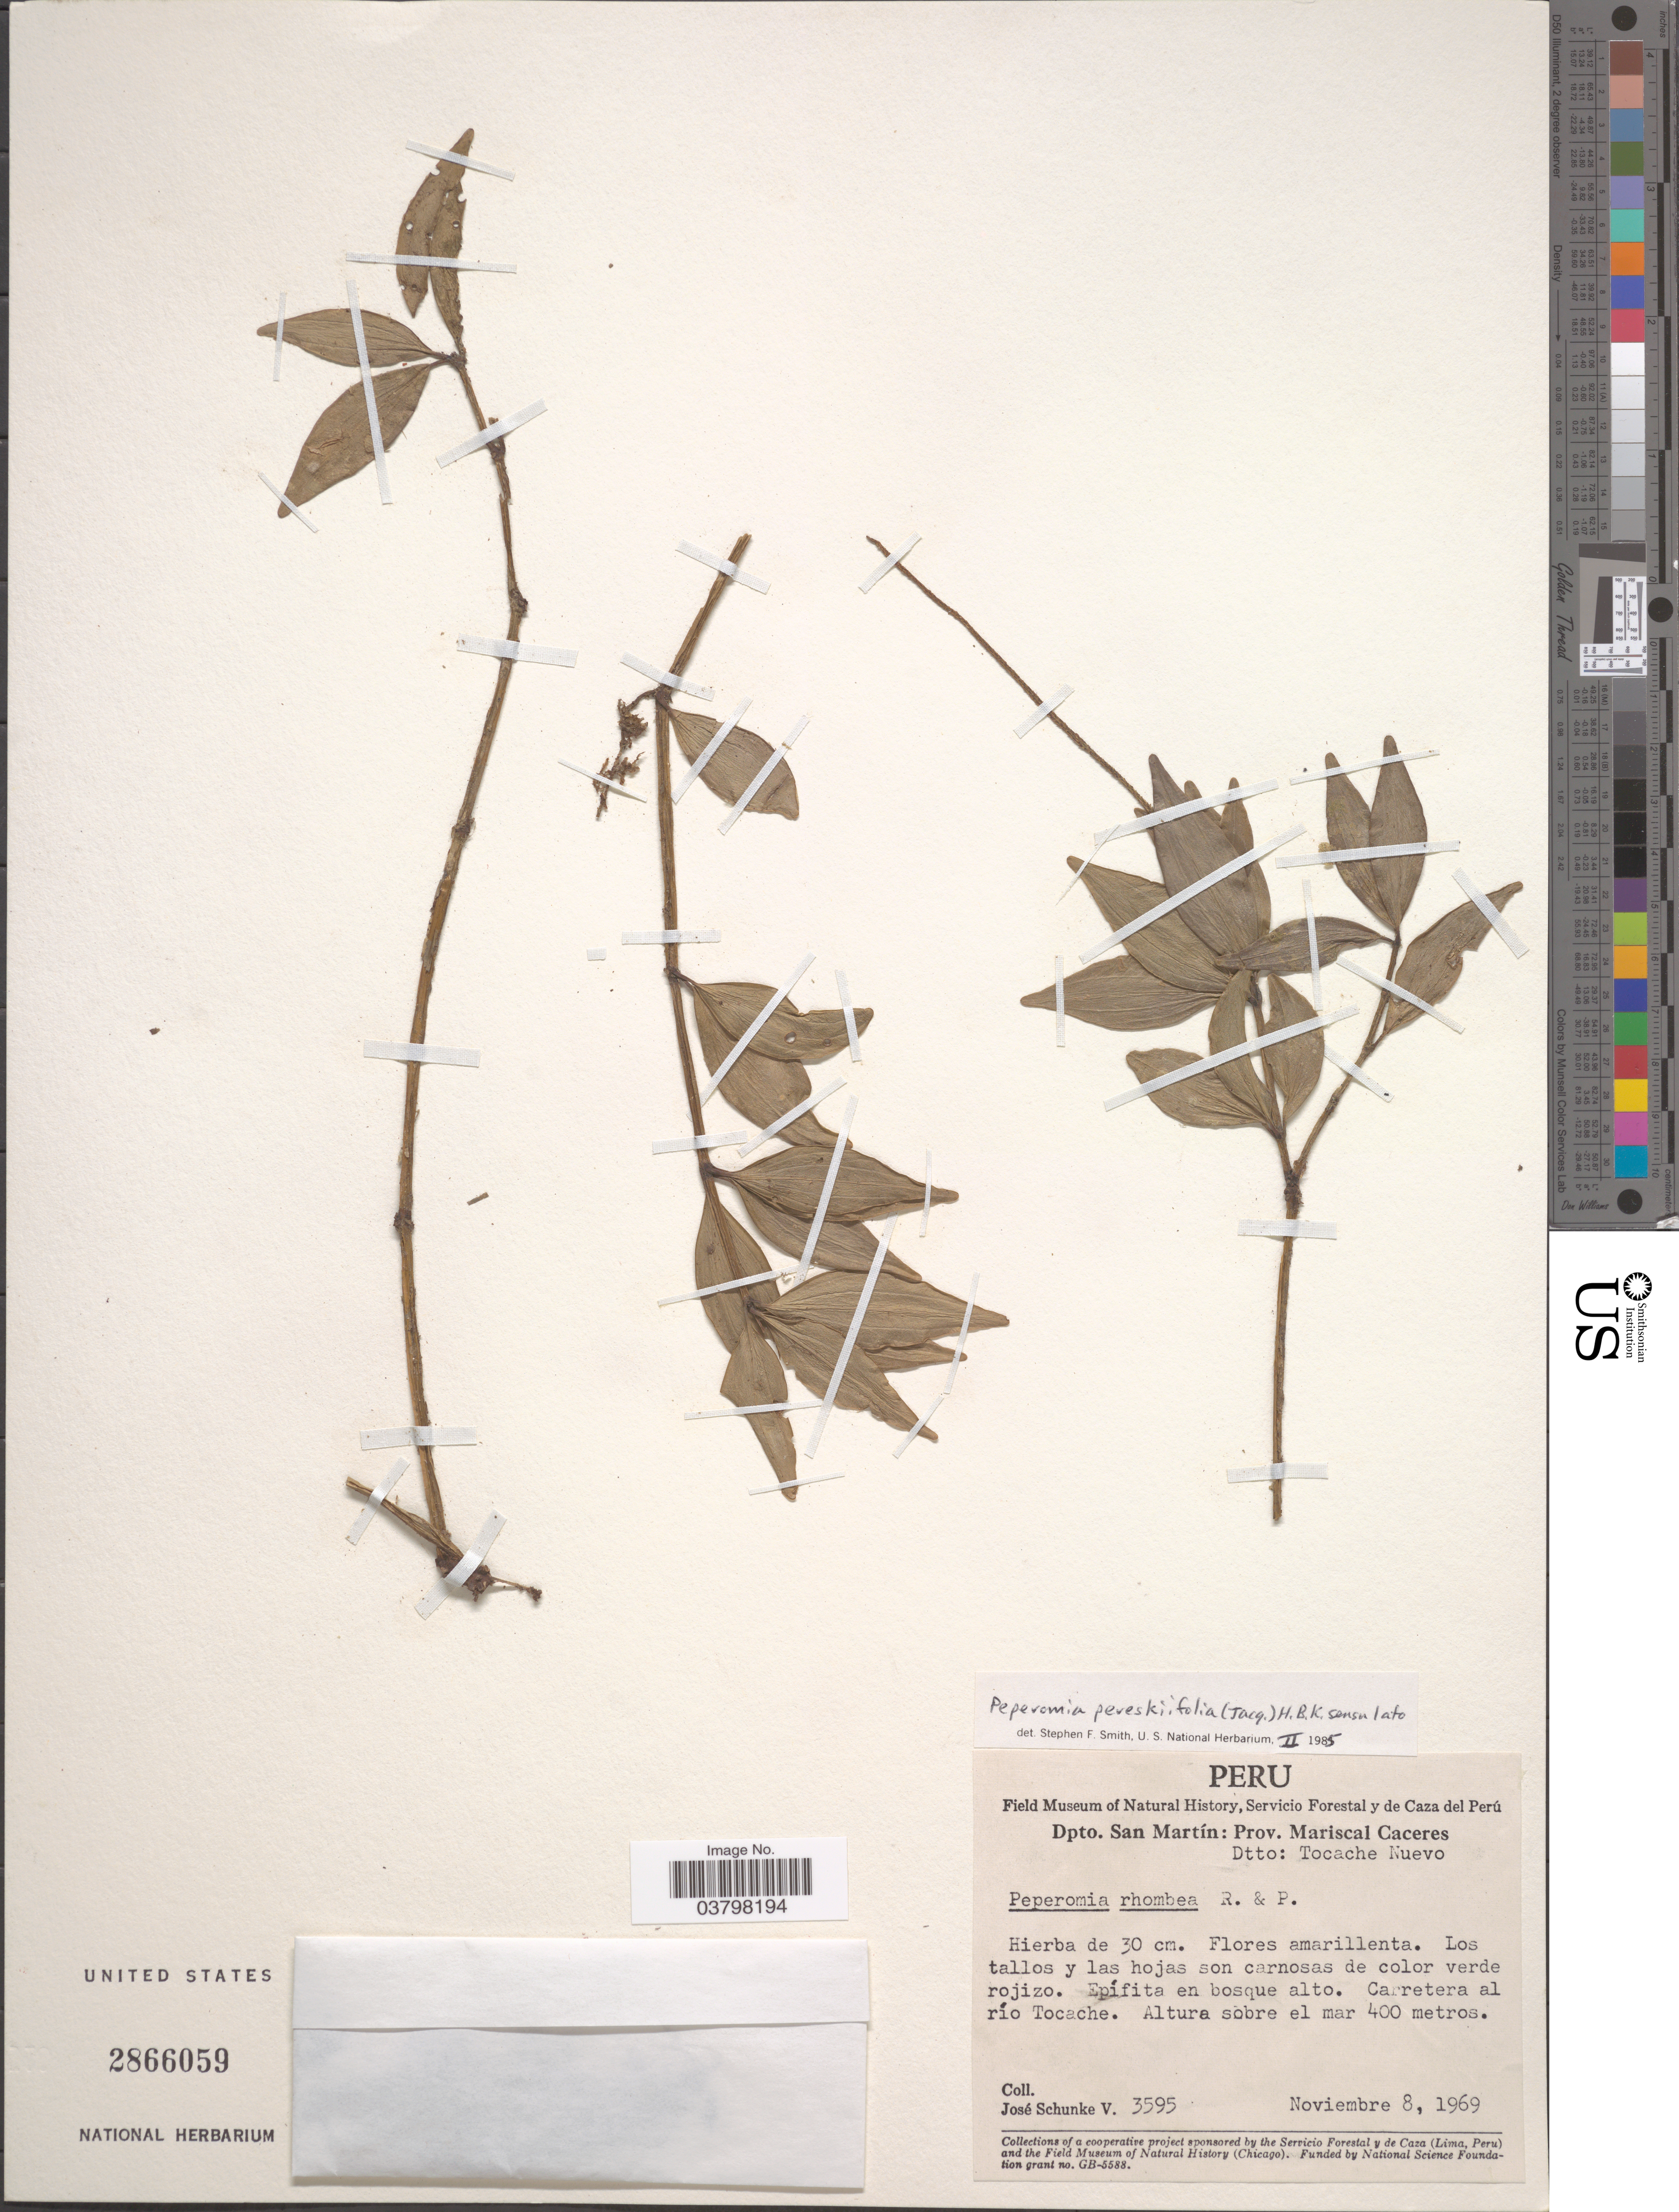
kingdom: Plantae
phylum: Tracheophyta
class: Magnoliopsida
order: Piperales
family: Piperaceae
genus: Peperomia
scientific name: Peperomia pereskiifolia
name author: (Jacq.) Kunth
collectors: J. Schunke Vigo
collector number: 3595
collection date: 1969-11-08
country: Peru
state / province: San Martín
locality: Dpto. San Martín: Prov. Mariscal Caceres. Dtto. Tocache Nuevo. Carretera al río Tocache.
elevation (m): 400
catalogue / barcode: US 2866059